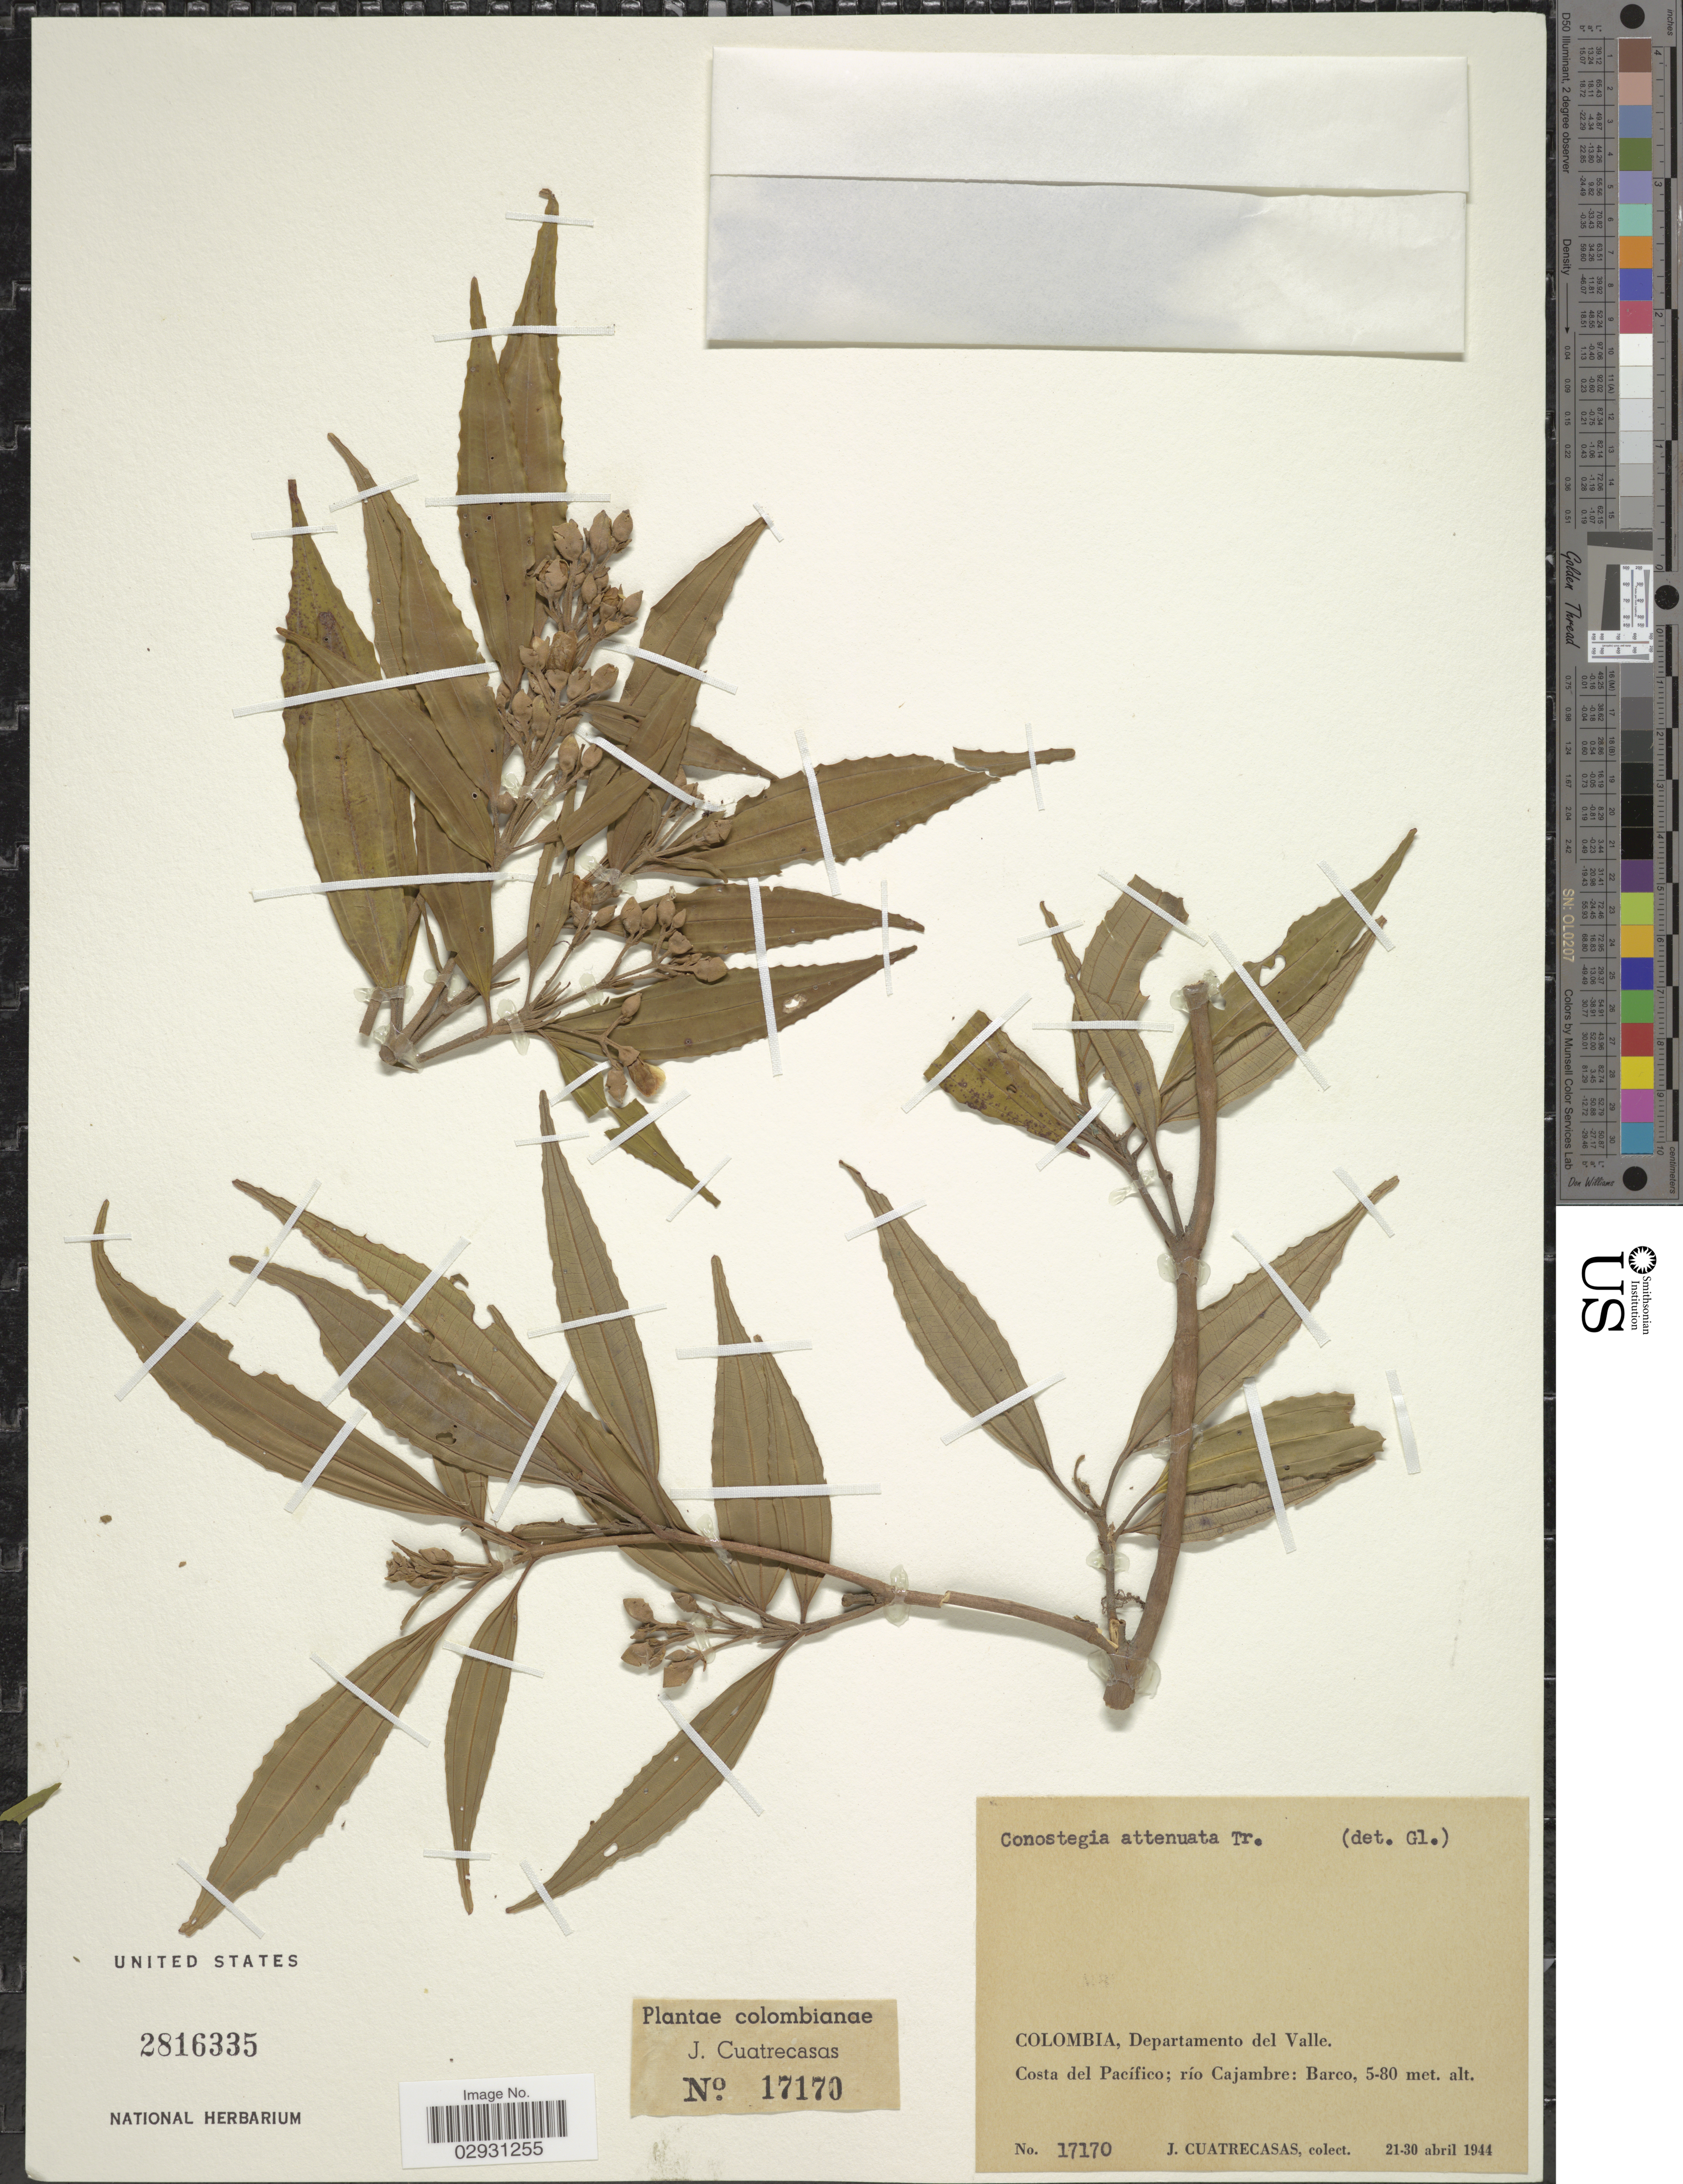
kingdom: Plantae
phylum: Tracheophyta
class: Magnoliopsida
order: Myrtales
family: Melastomataceae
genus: Conostegia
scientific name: Conostegia attenuata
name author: Triana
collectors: J. Cuatrecasas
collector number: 17170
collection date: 1944-04-21/1944-04-30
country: Colombia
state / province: Valle del Cauca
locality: Departamento del Valle. Costa del Pacífico; río Cajambre: Barco.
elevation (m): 5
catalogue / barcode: US 2816335